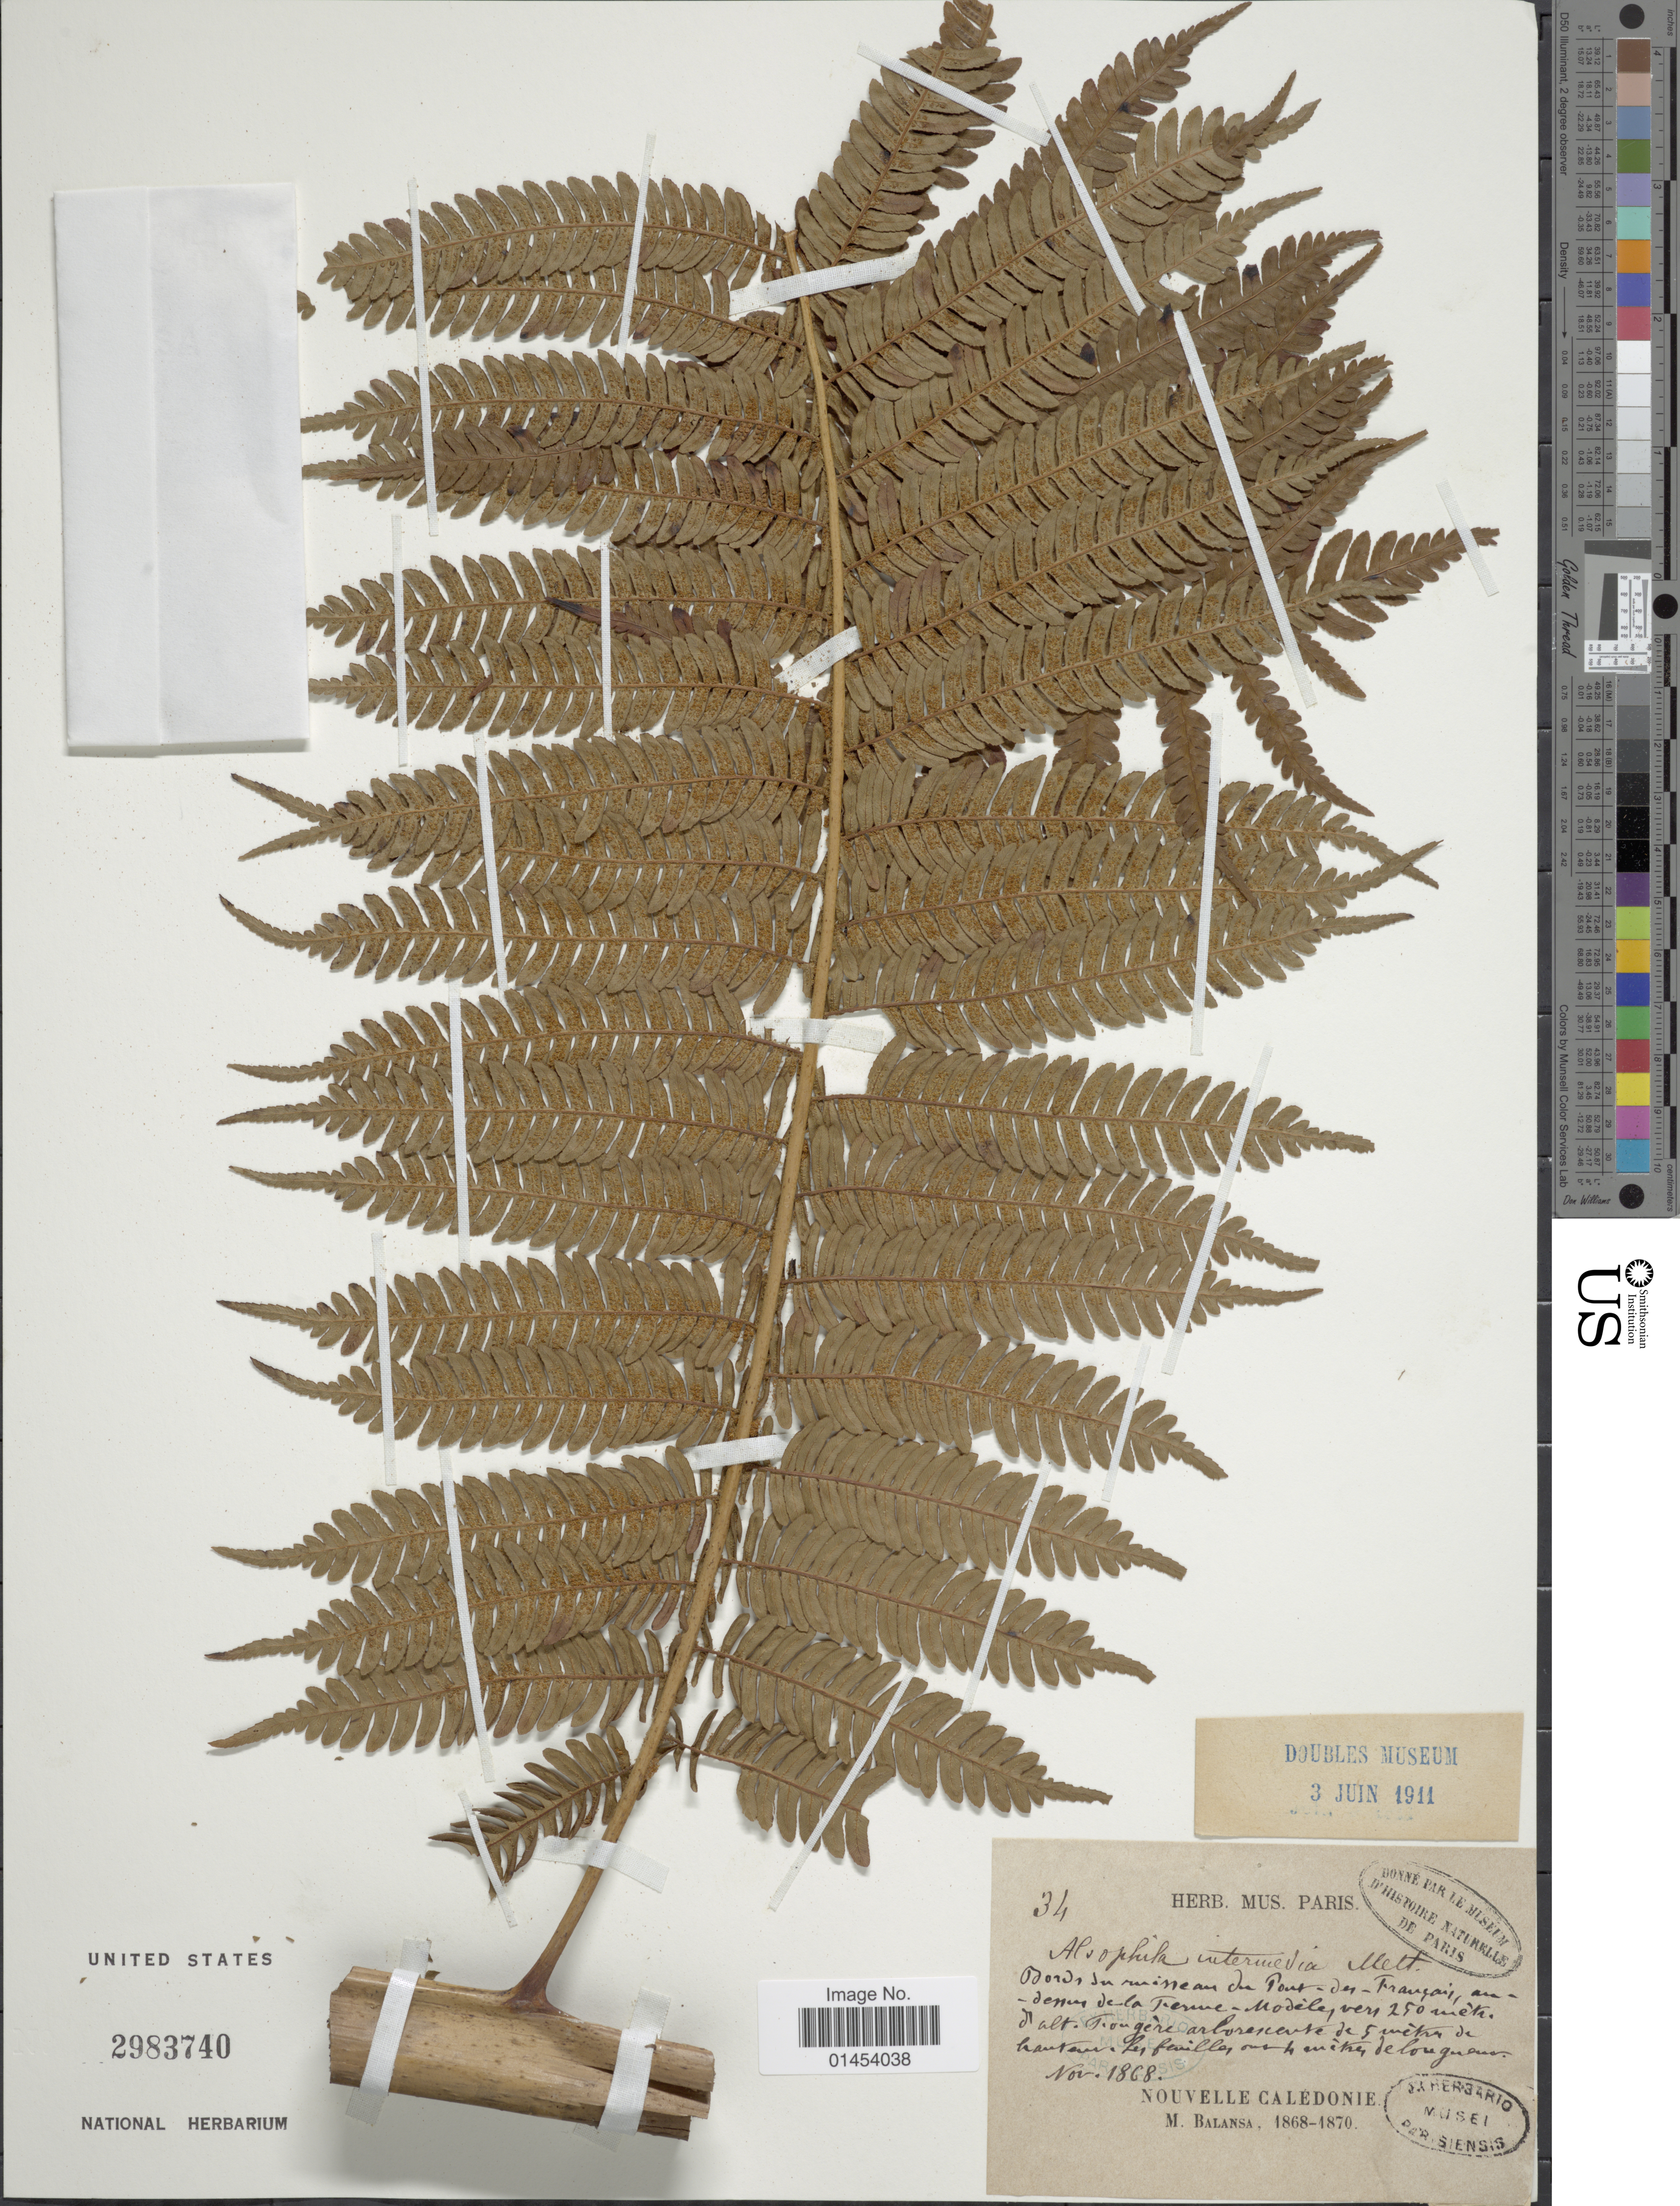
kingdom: Plantae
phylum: Tracheophyta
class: Polypodiopsida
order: Cyatheales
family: Cyatheaceae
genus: Cyathea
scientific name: Cyathea intermedia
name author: (Mett.) Copel.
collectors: B. Balansa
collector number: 34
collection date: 1868-11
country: New Caledonia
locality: Bords du ruineau du Pont-du - Frangai, andenus de la Ferme-Modile [interpreted]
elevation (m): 250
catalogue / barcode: US 2983740